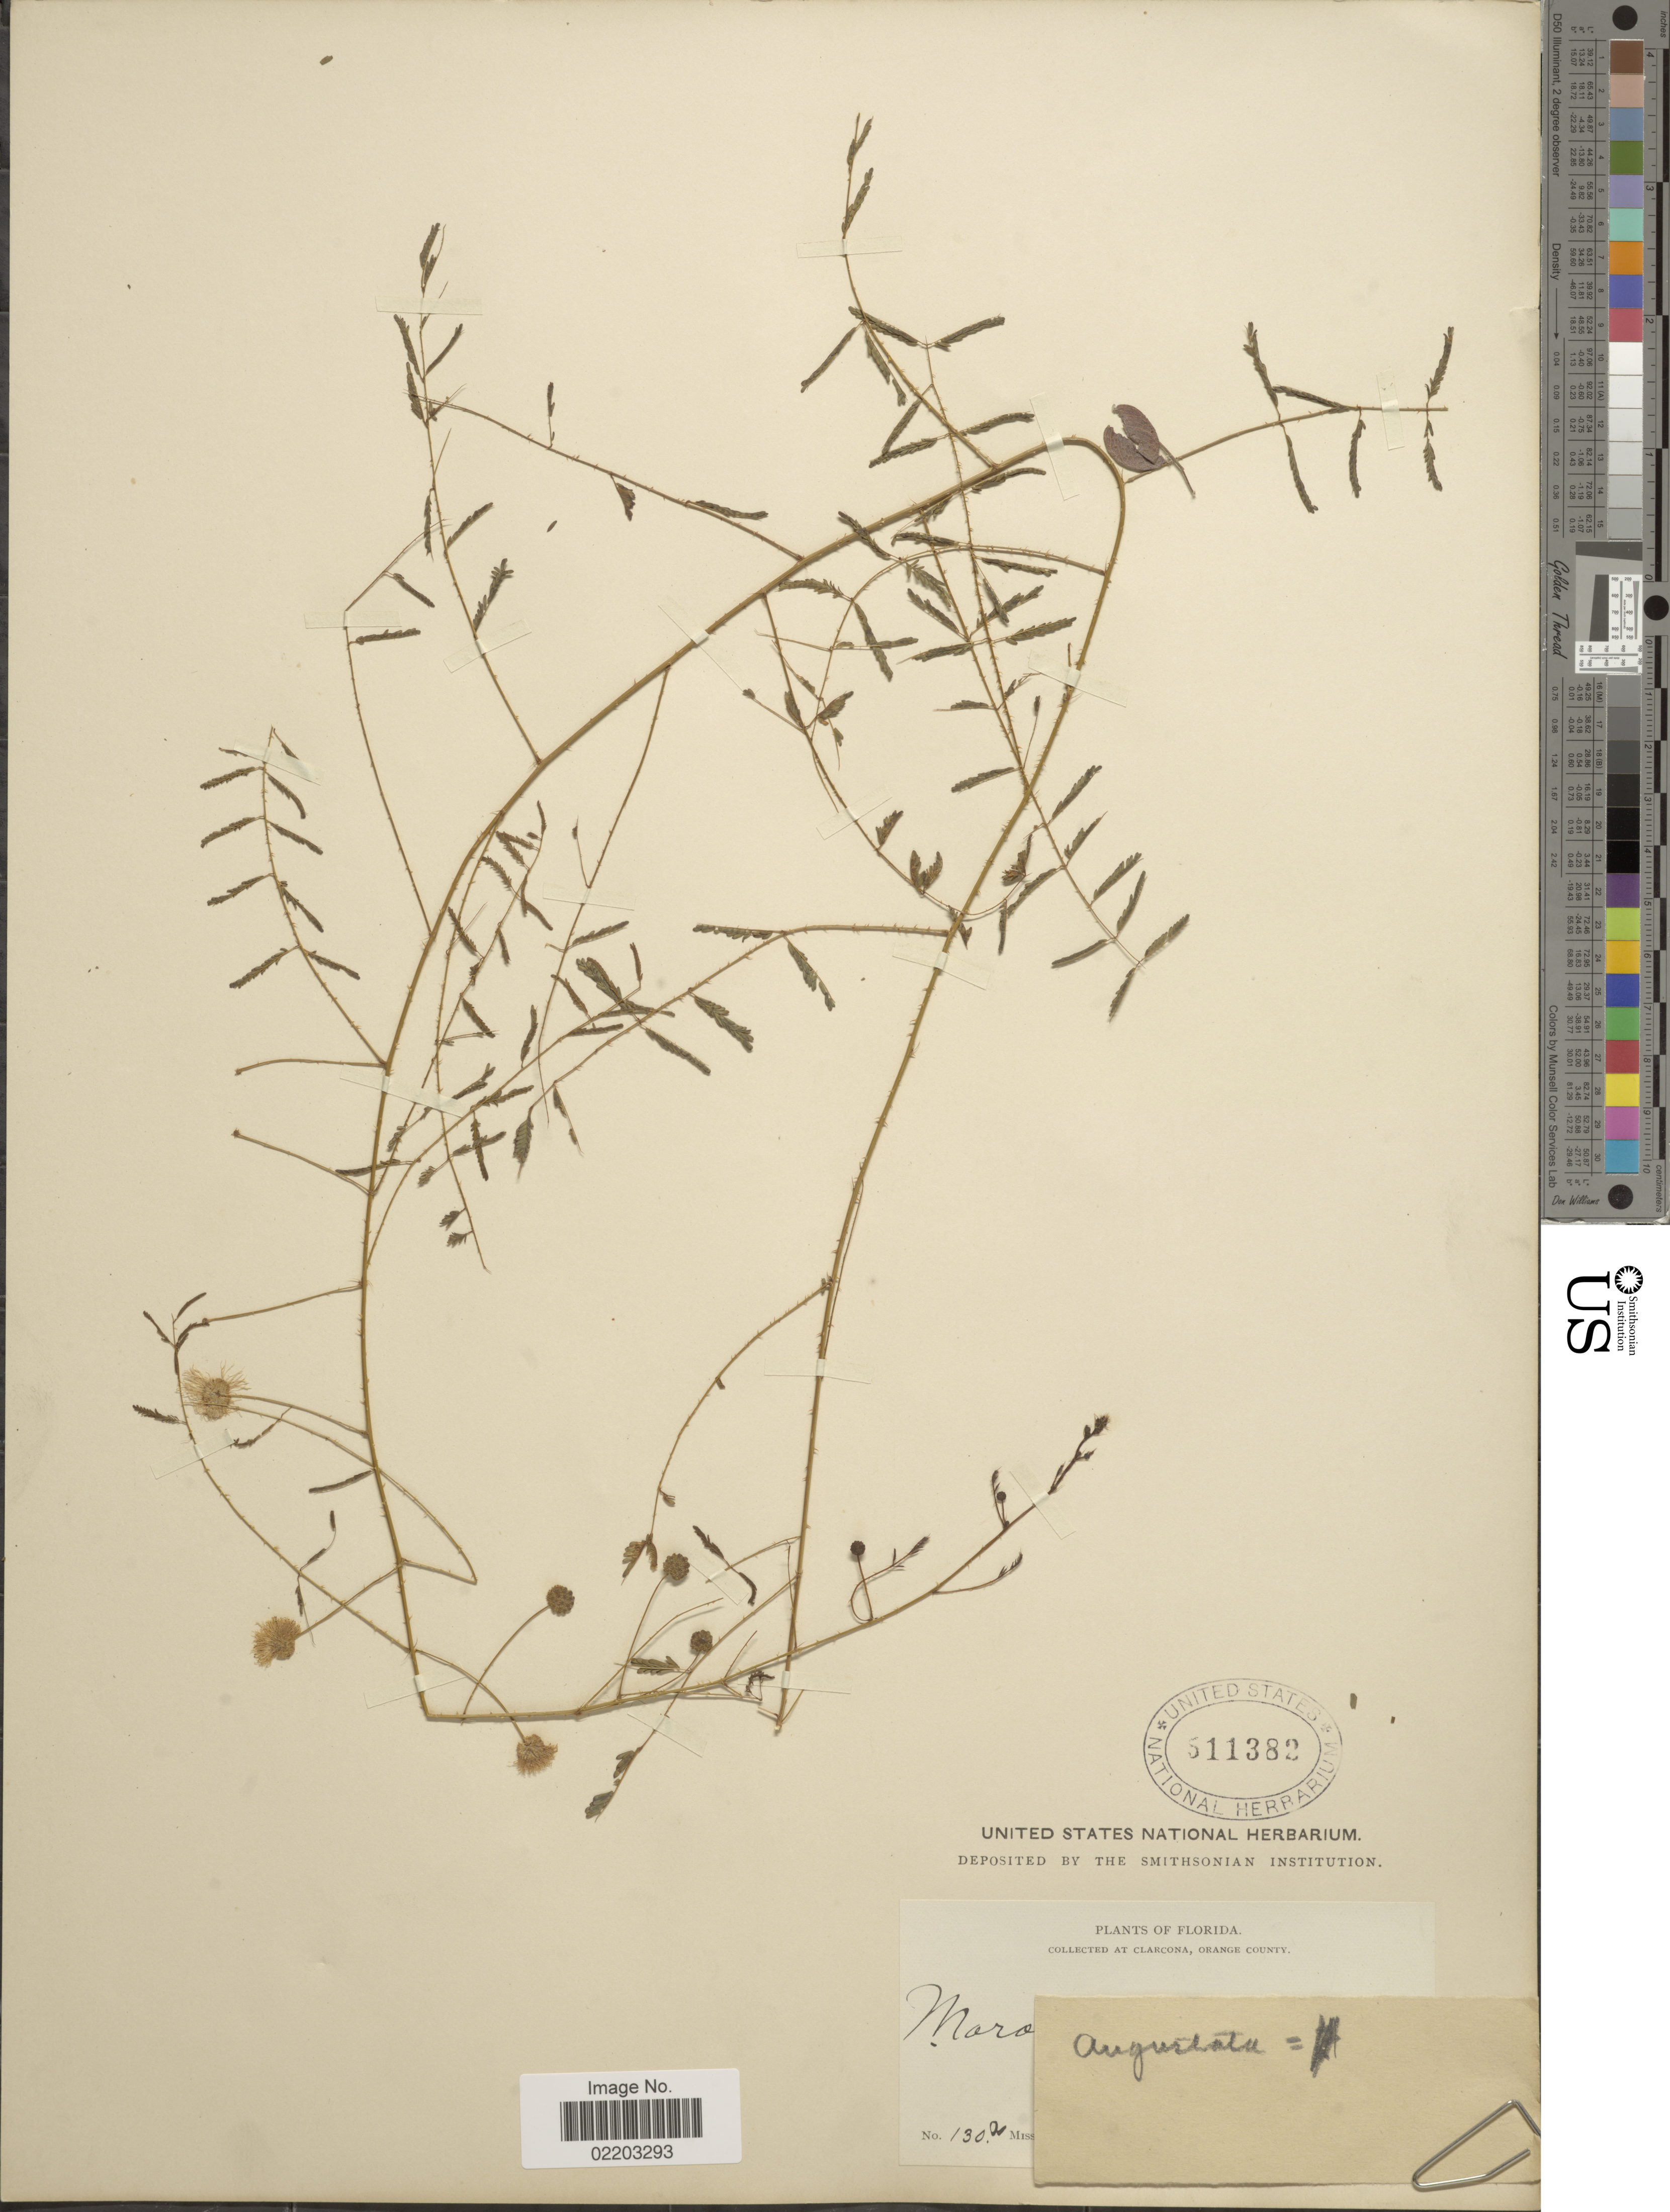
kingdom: Plantae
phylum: Tracheophyta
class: Magnoliopsida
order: Fabales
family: Fabaceae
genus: Mimosa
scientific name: Mimosa microphylla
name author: Dryand.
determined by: Strong, M. T., (US), Smithsonian Institution - National Museum of Natural History (UNITED STATES)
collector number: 130a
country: United States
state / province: Florida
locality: At Clarcona, Orange County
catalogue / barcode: US 511382